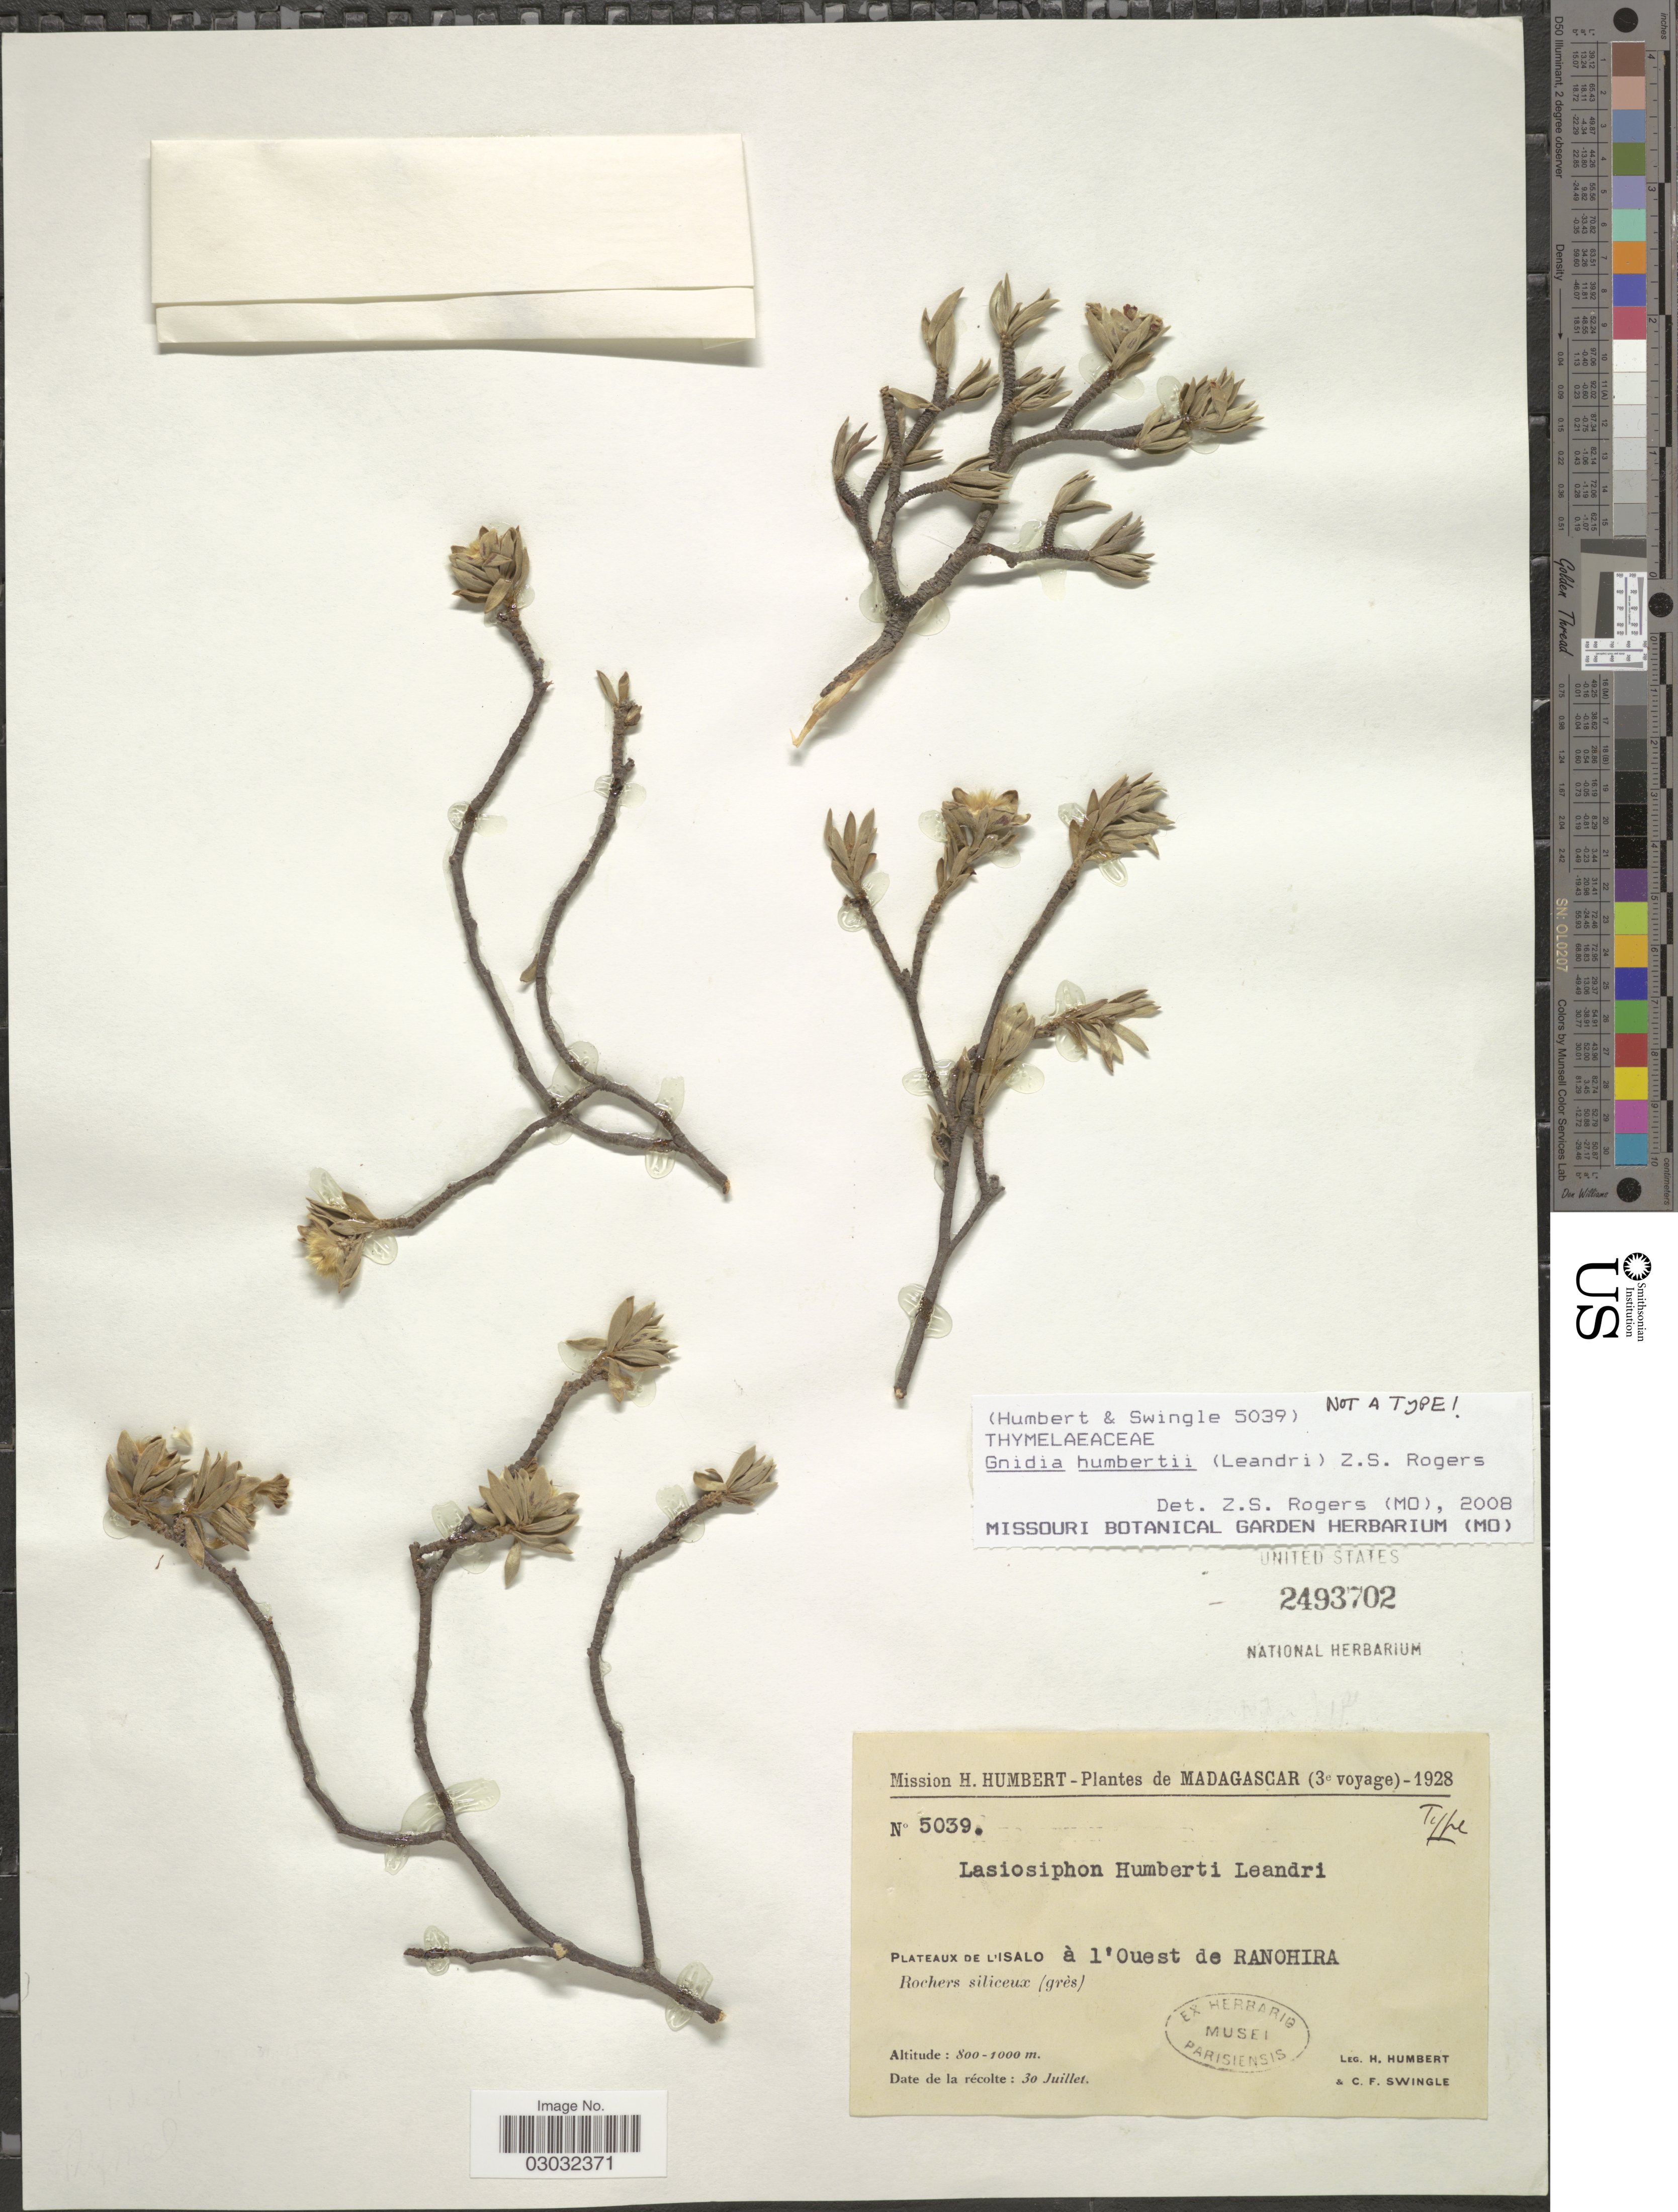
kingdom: Plantae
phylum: Tracheophyta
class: Magnoliopsida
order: Malvales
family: Thymelaeaceae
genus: Lasiosiphon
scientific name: Lasiosiphon humbertii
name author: Leandri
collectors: H. Hubert & C. Swingle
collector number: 5039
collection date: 1928-07-30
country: Madagascar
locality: Plateaux de l'Isalo à l'Ouest de Ranohira. Rocher siliceux (grès).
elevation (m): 800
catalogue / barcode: US 2493702